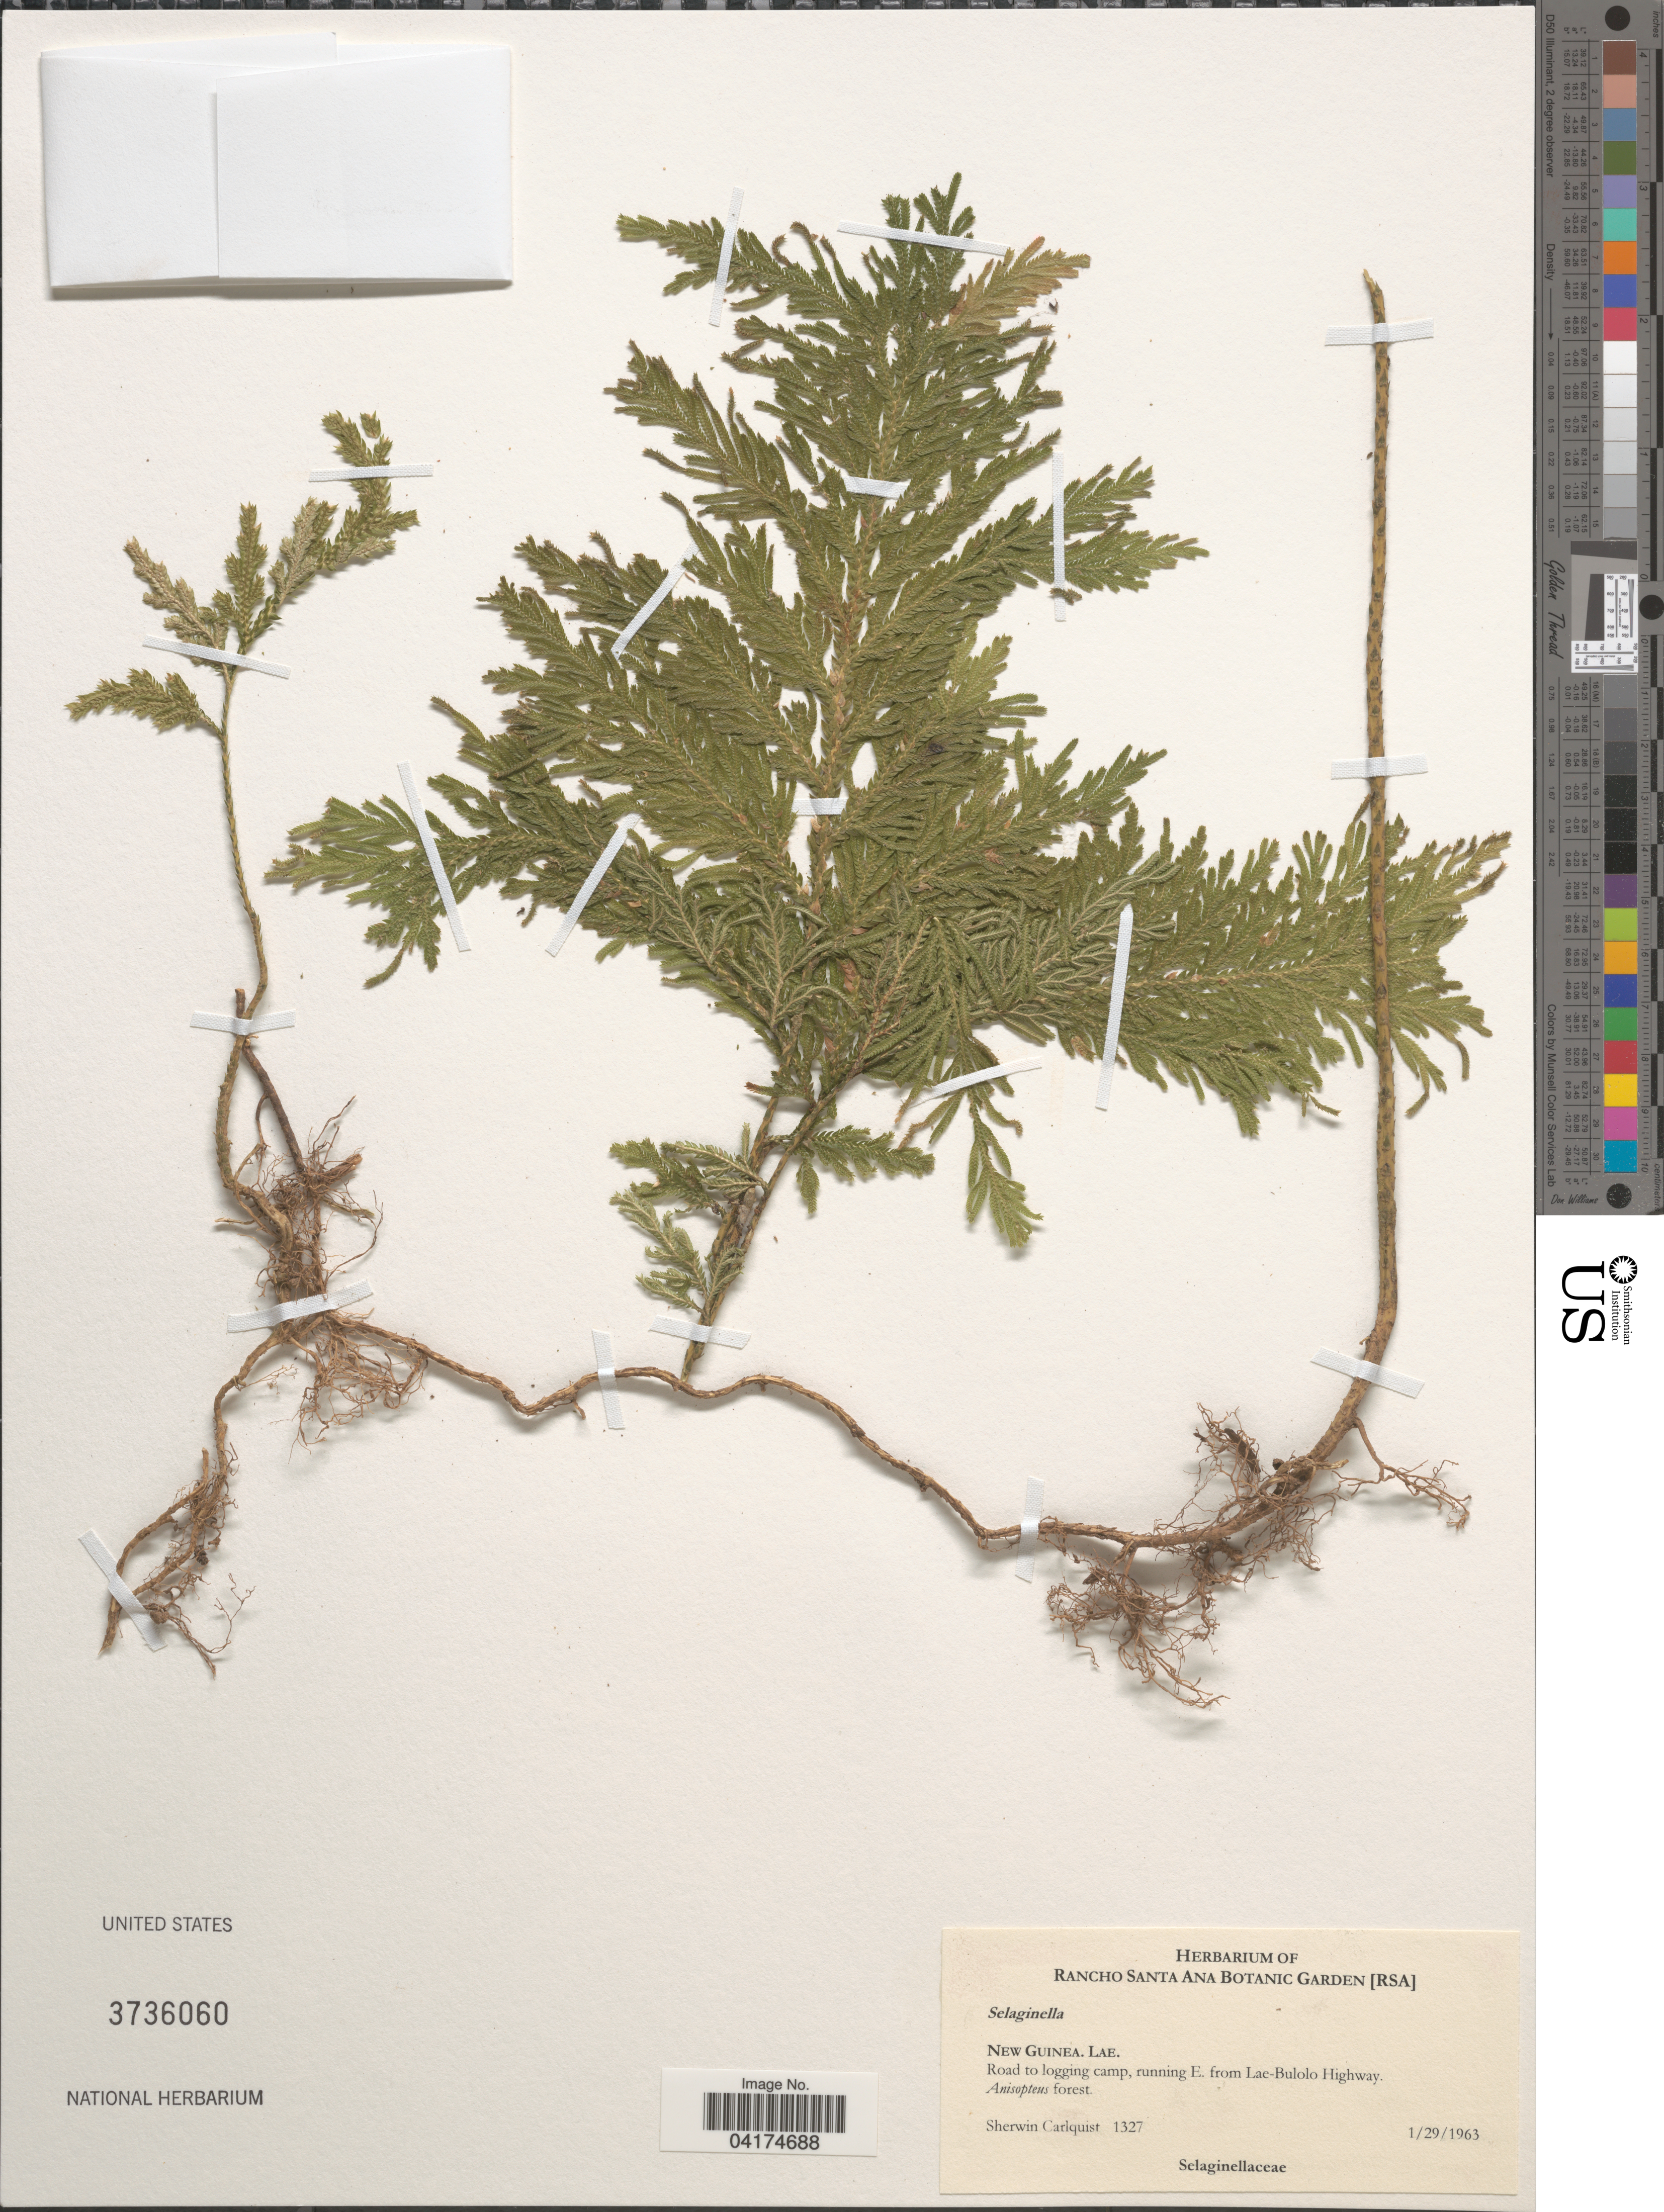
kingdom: Plantae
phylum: Tracheophyta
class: Lycopodiopsida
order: Selaginellales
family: Selaginellaceae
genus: Selaginella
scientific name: Selaginella sp.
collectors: S. Carlquist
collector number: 1327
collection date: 1963-01-29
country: Papua New Guinea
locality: Nea Guinea. Lae. Road to logging camp, running E. from Lae-Bulolo Highway.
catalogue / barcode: US 3736060